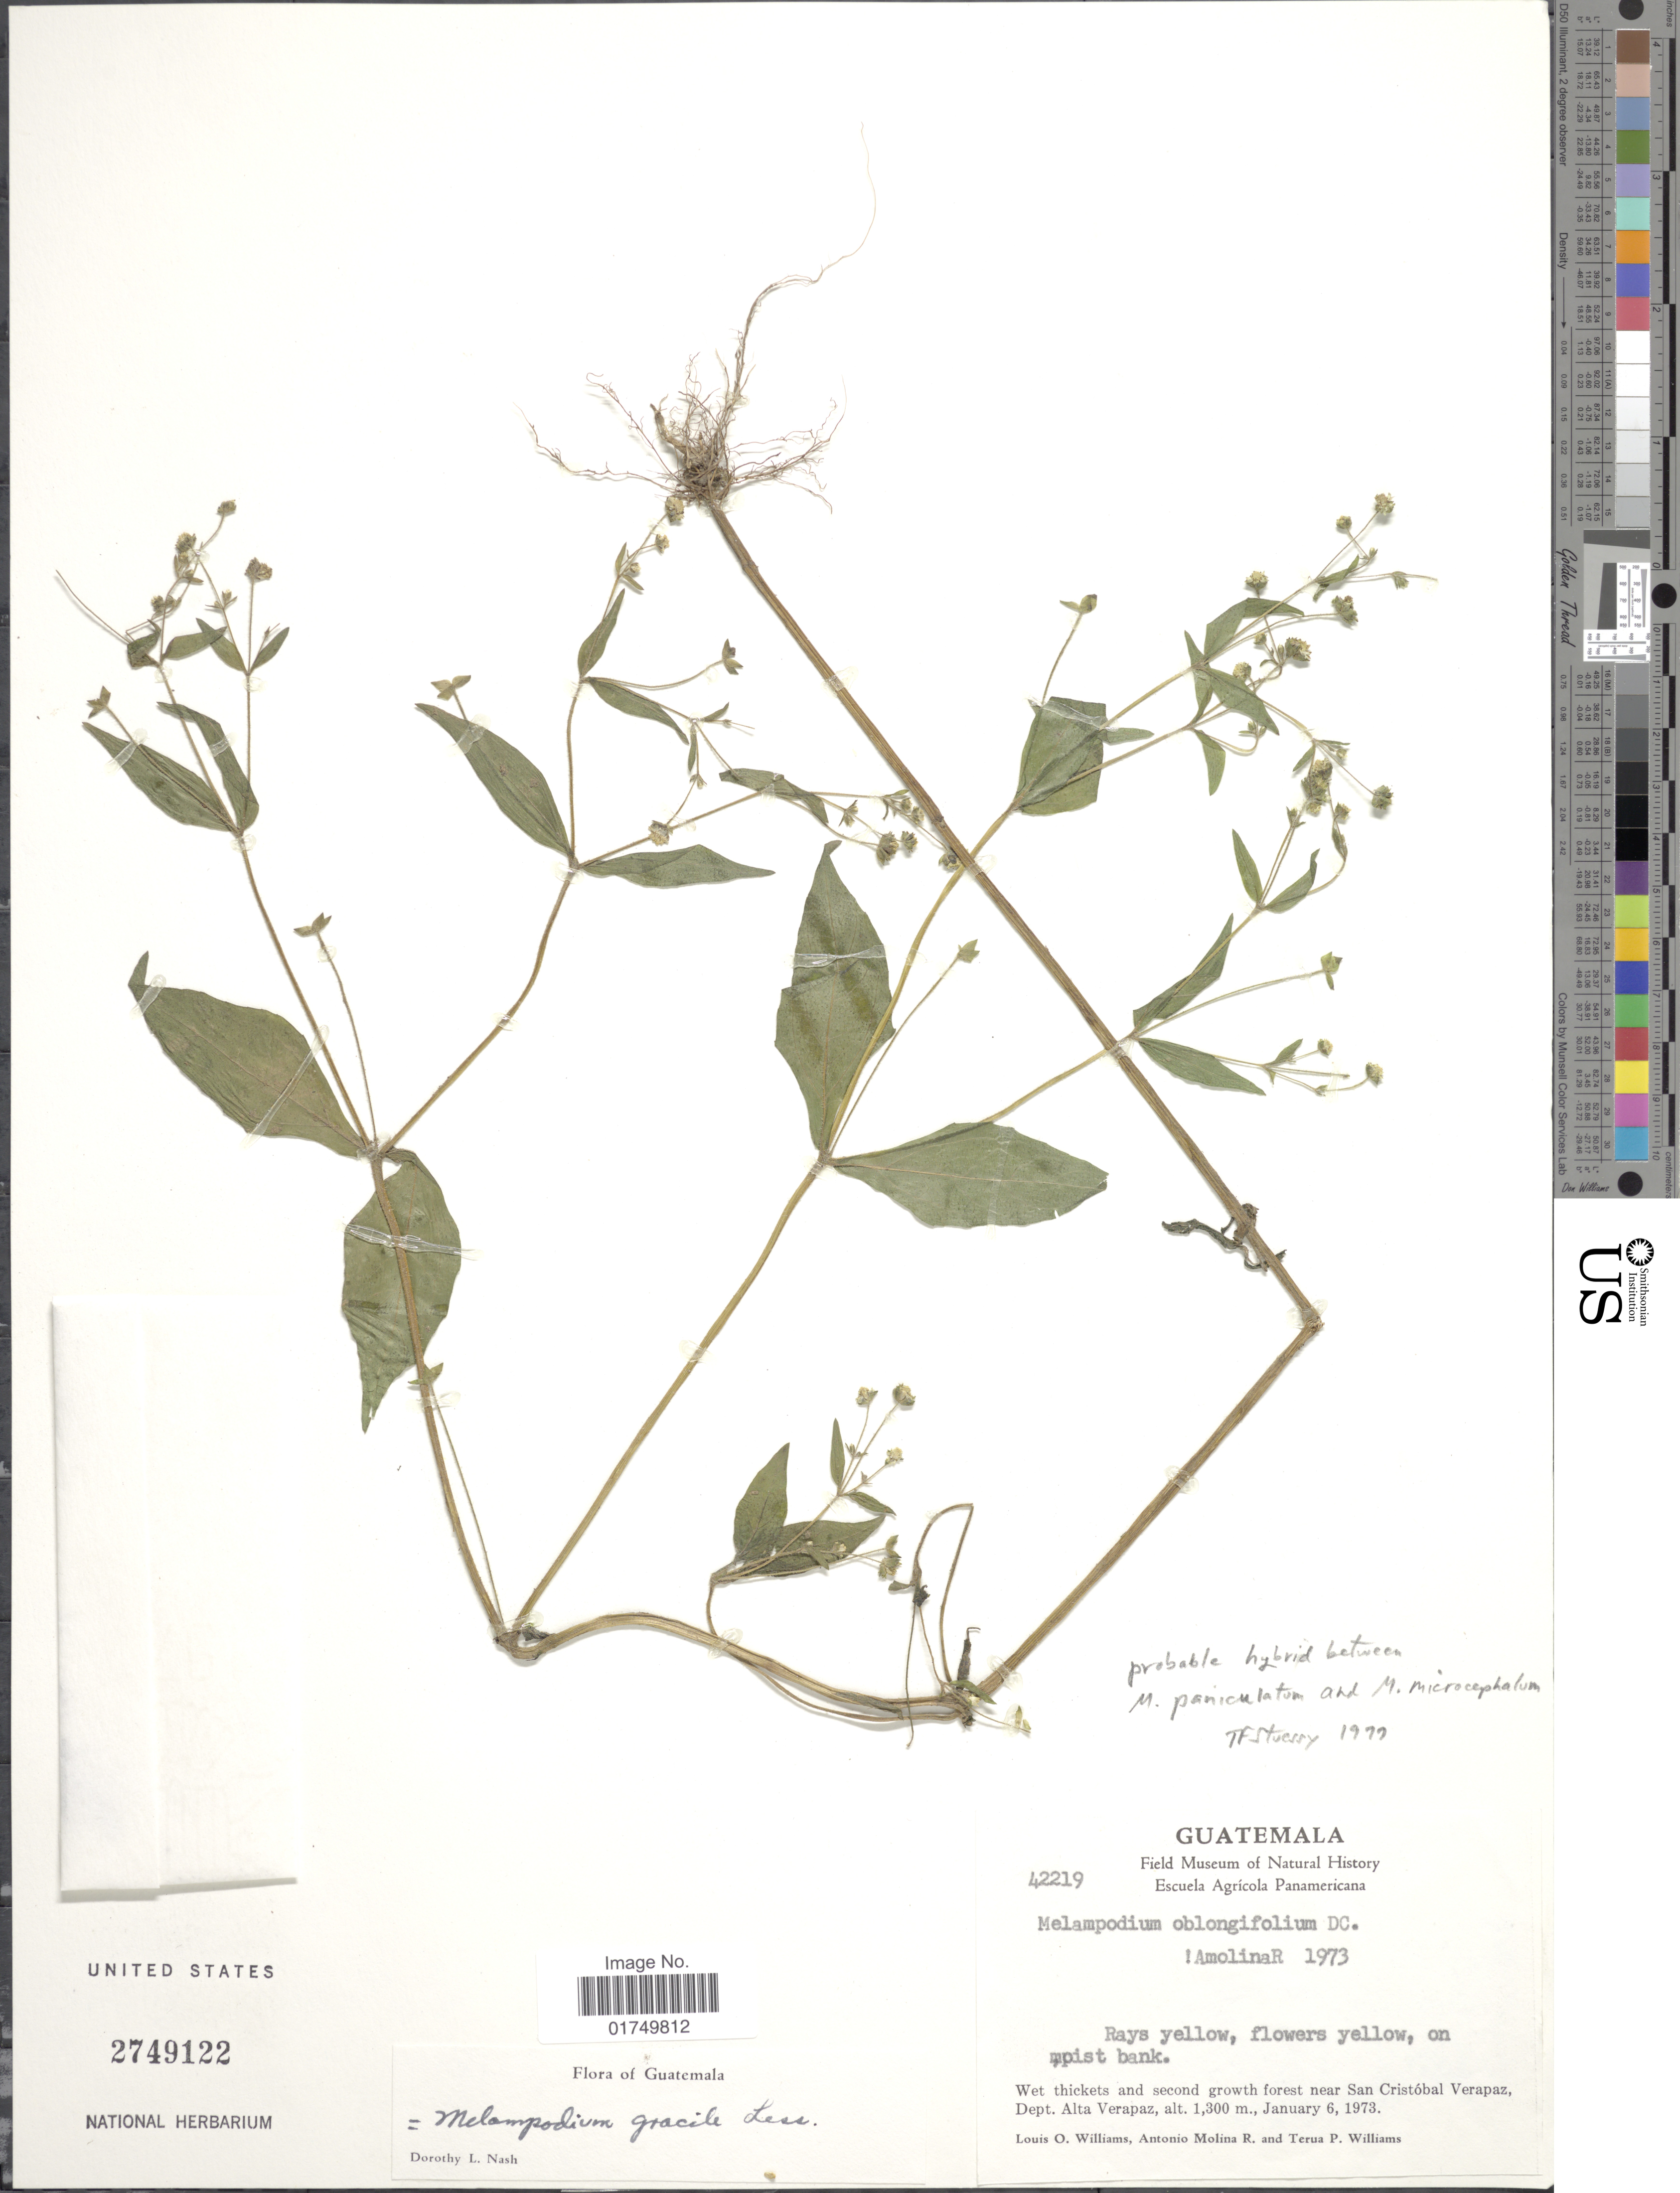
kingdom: Plantae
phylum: Tracheophyta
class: Magnoliopsida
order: Asterales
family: Asteraceae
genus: Melampodium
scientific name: Melampodium paniculatum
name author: Gardner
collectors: L. O. Williams, A. Molina R. & T. P. Williams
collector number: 42219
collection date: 1973-01-06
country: Guatemala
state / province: Alta Verapaz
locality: Near San Cristóbal Verapaz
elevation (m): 1300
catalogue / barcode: US 2749122